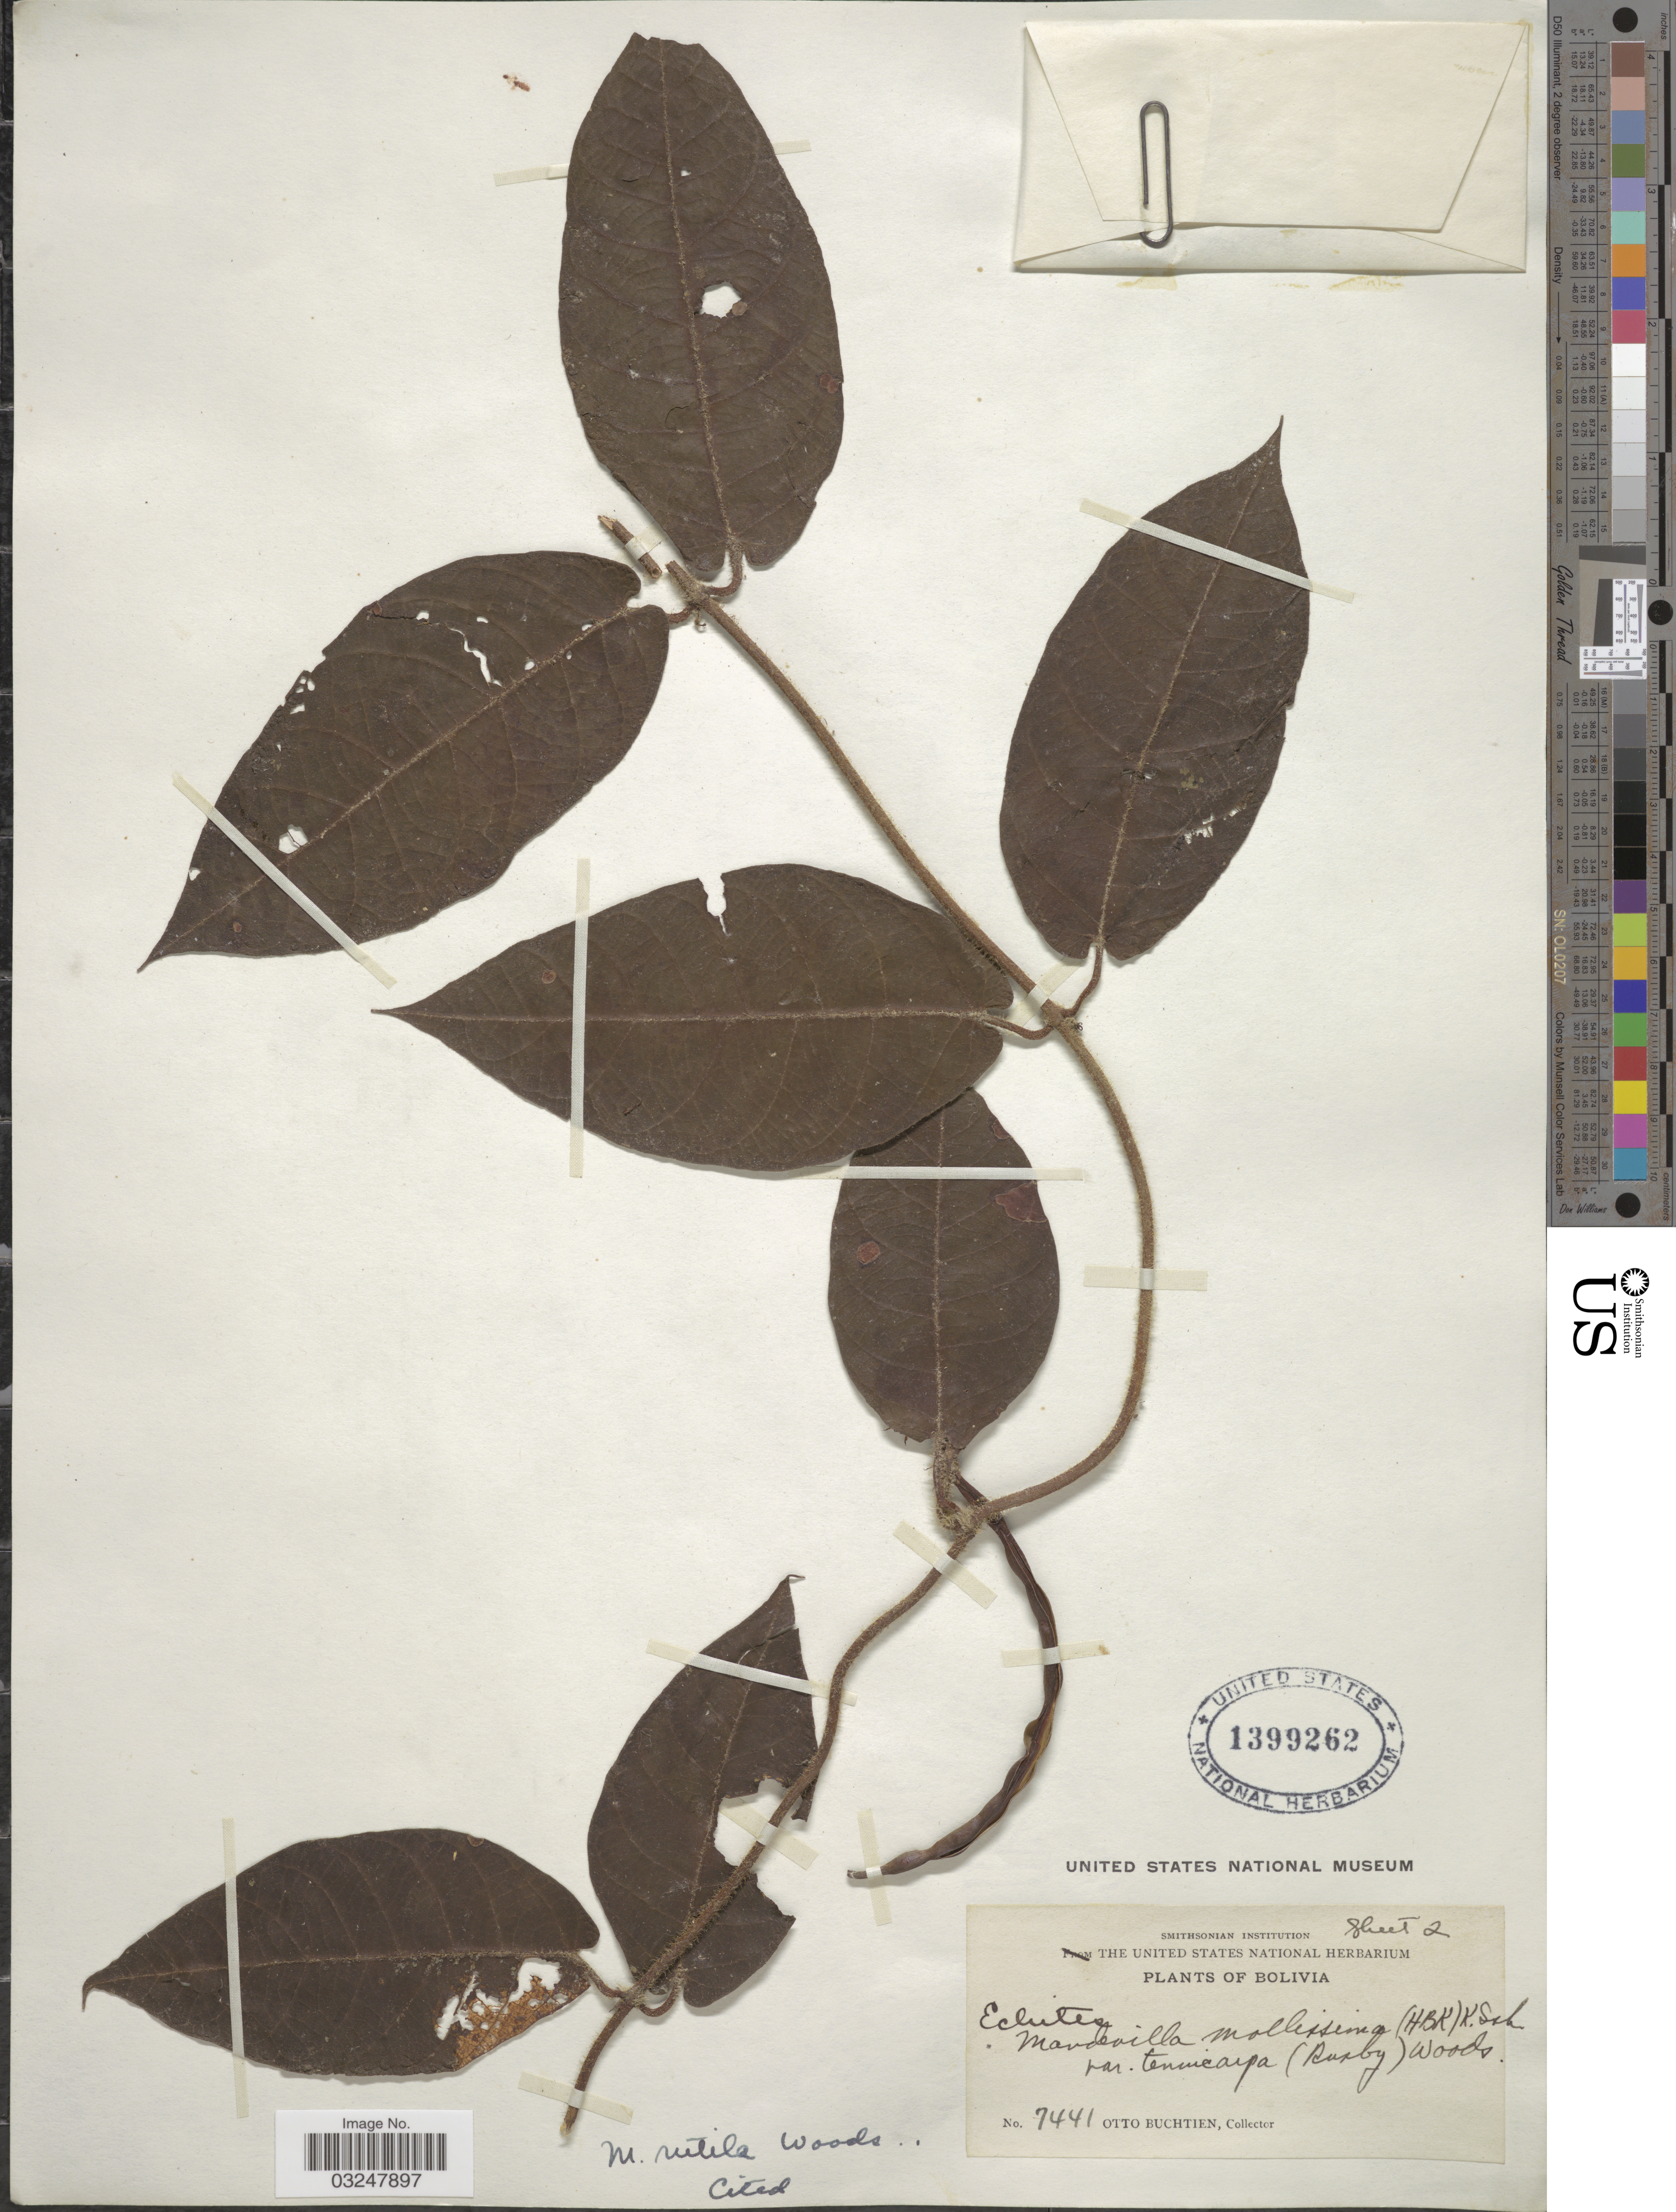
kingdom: Plantae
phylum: Tracheophyta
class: Magnoliopsida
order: Gentianales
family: Apocynaceae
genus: Mandevilla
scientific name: Mandevilla mollissima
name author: (Kunth) K. Schum.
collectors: O. Buchtien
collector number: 7441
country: Bolivia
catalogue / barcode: US 1399262